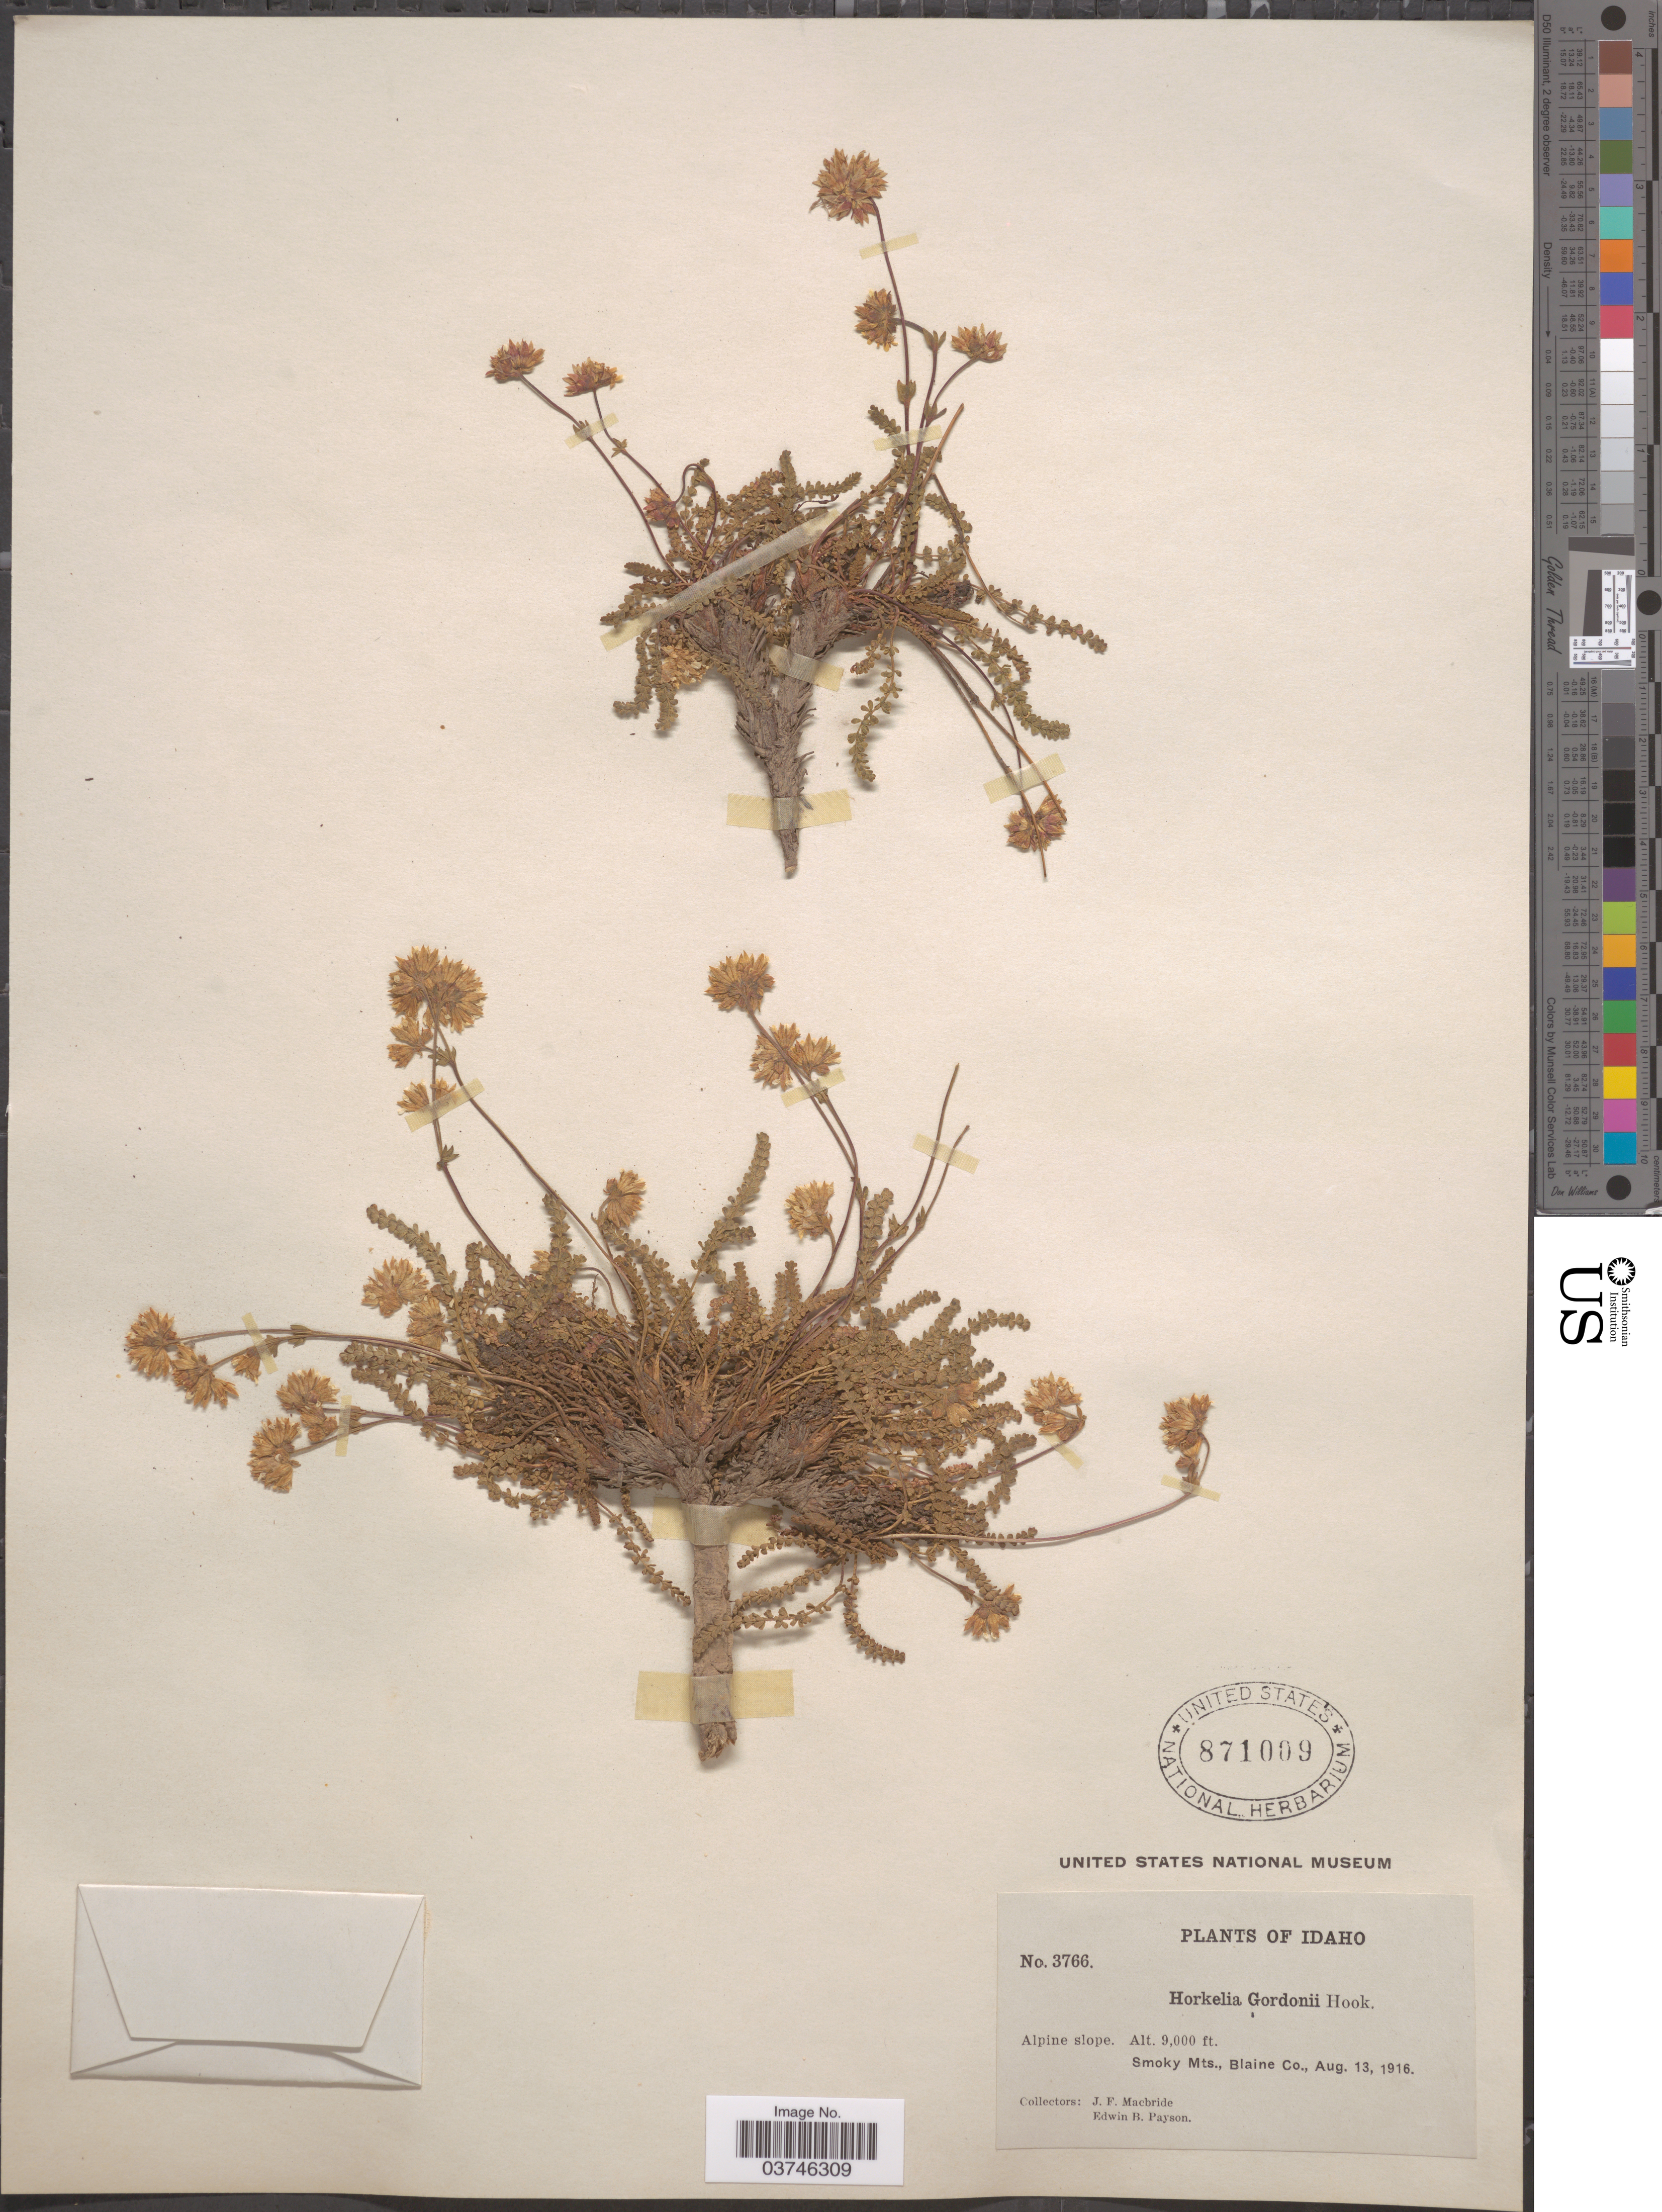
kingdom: Plantae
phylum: Tracheophyta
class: Magnoliopsida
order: Rosales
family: Rosaceae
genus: Potentilla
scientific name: Potentilla gordonii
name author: (Hook.) Greene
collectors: J. F. Macbride & E. B. Payson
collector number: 3766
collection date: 1916-08-13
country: United States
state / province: Idaho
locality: Smoky Mts., Blaine Co.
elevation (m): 2743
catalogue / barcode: US 871009